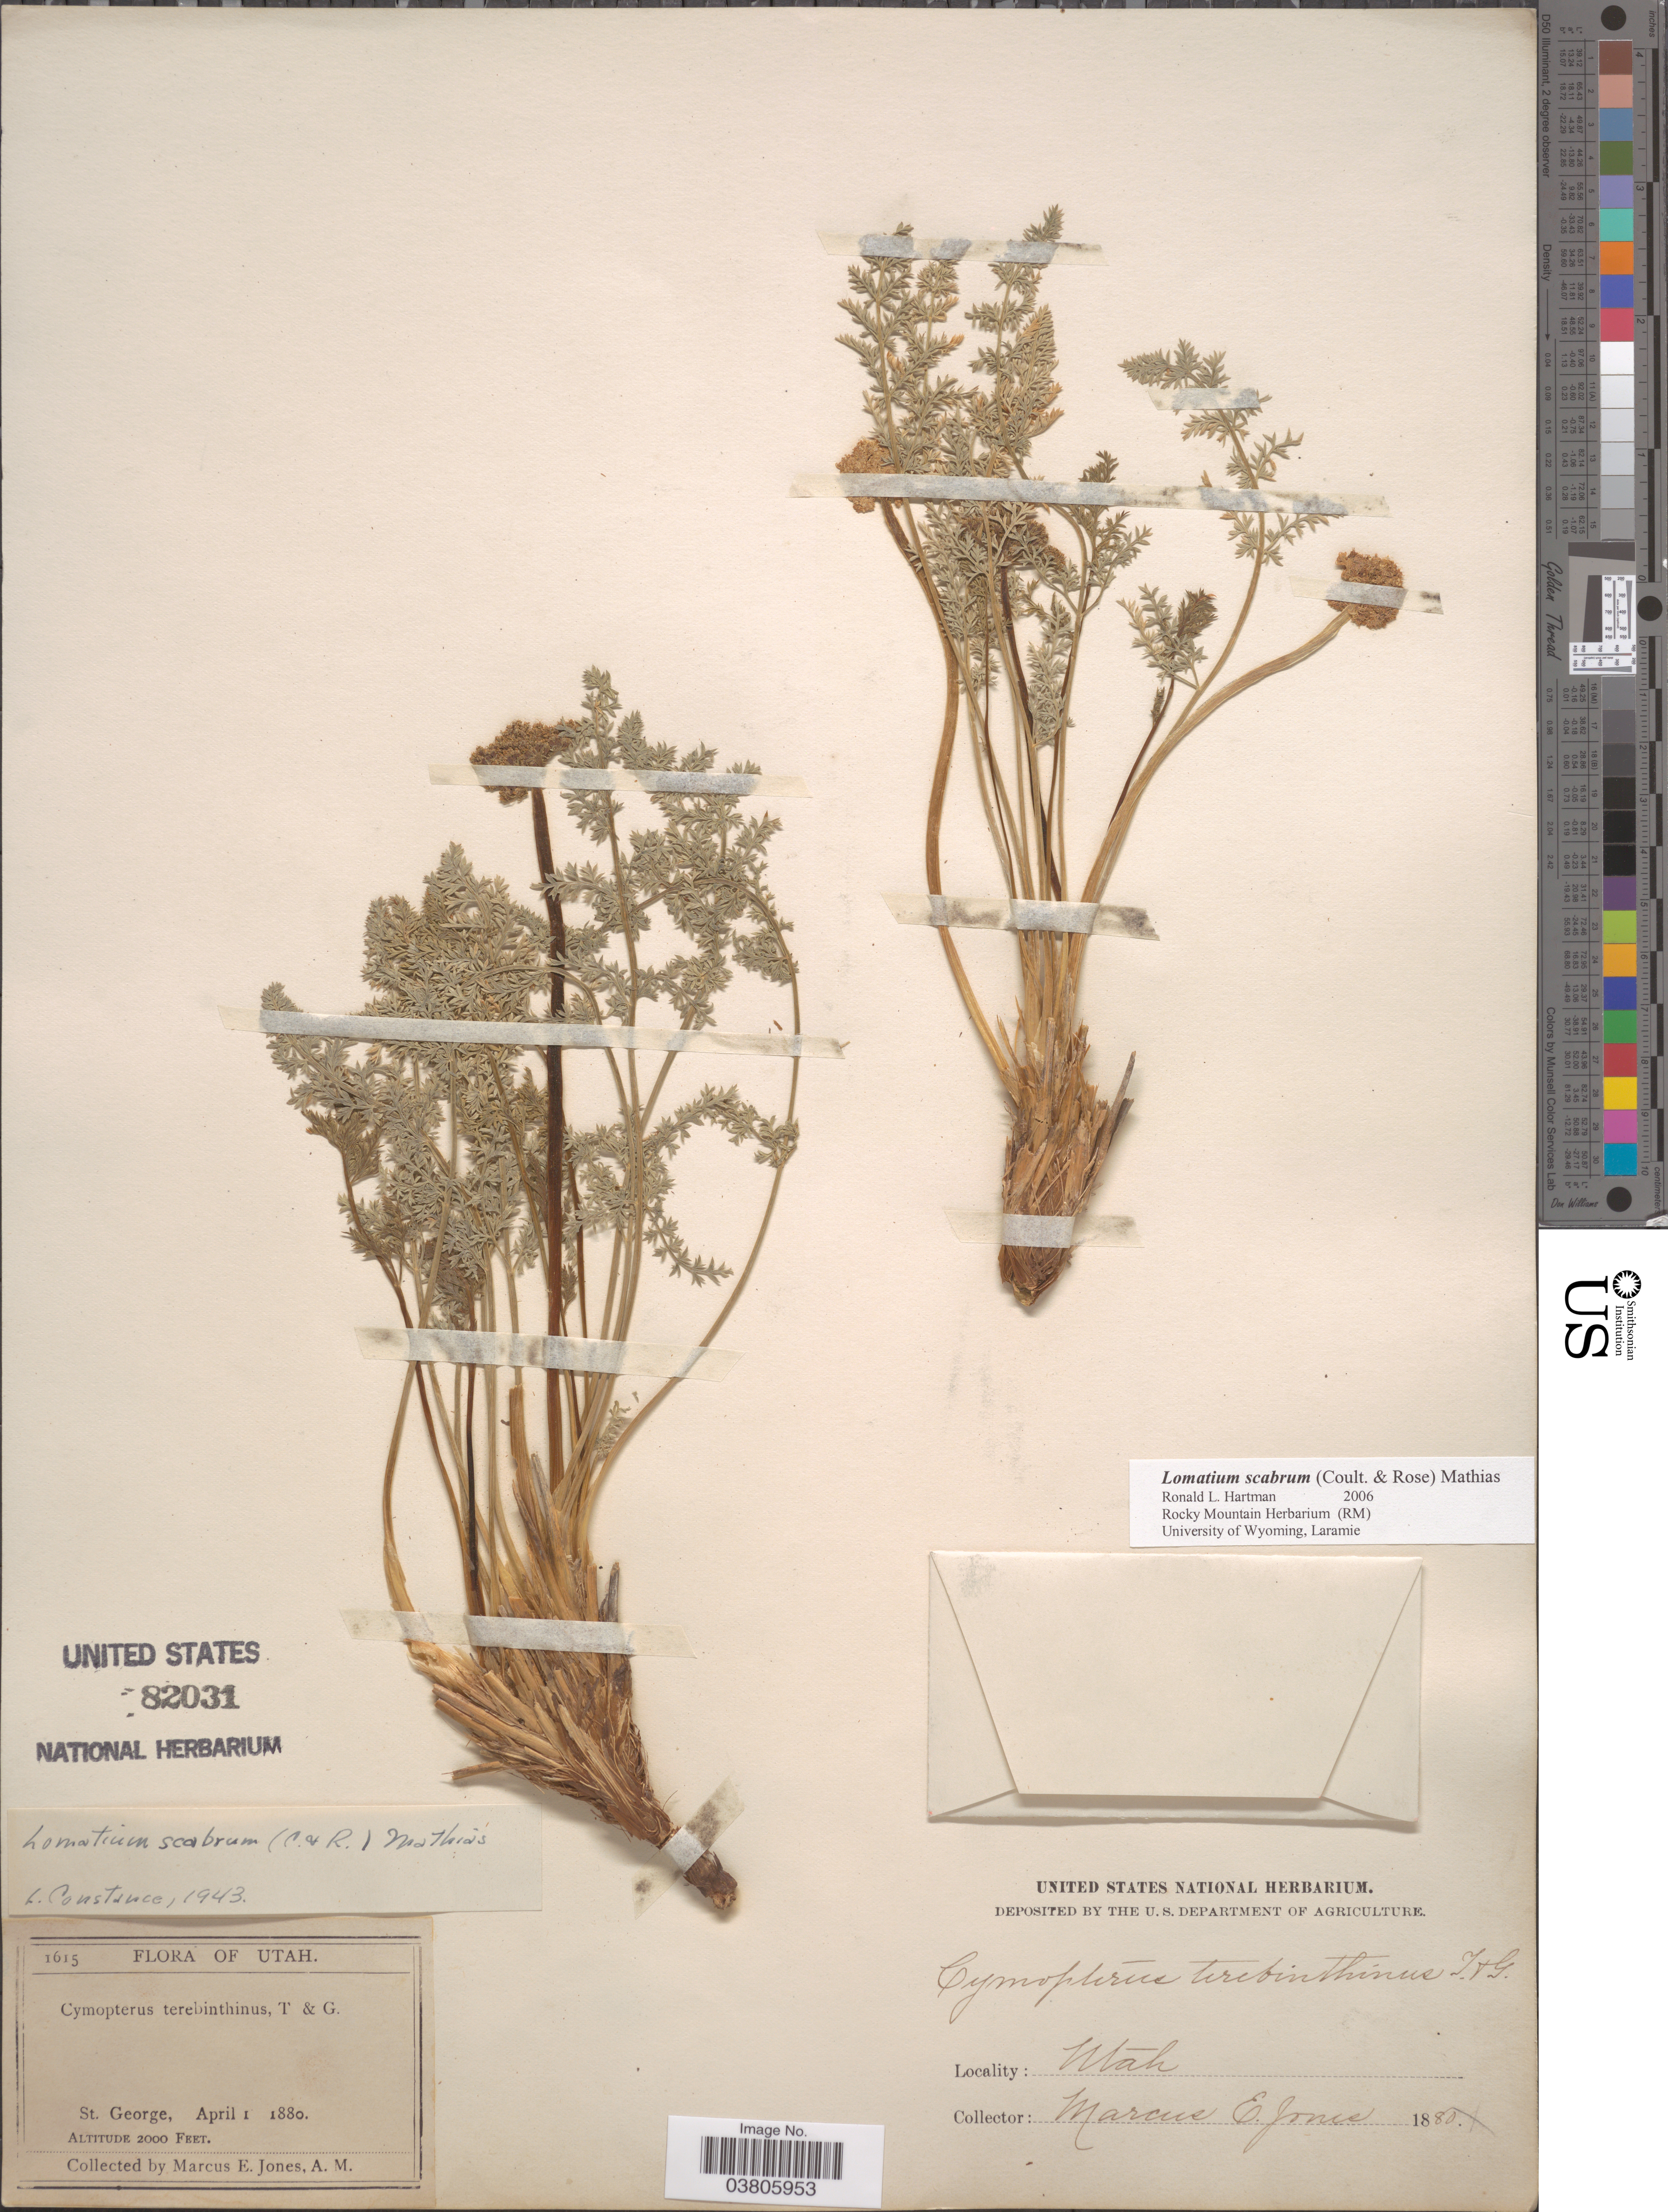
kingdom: Plantae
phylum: Tracheophyta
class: Magnoliopsida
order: Apiales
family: Apiaceae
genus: Lomatium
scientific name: Lomatium scabrum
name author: (J.M. Coult. & Rose) Mathias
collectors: M. E. Jones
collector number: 1615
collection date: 1880-04-01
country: United States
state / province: Utah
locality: St. George.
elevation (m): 610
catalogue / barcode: US 82031